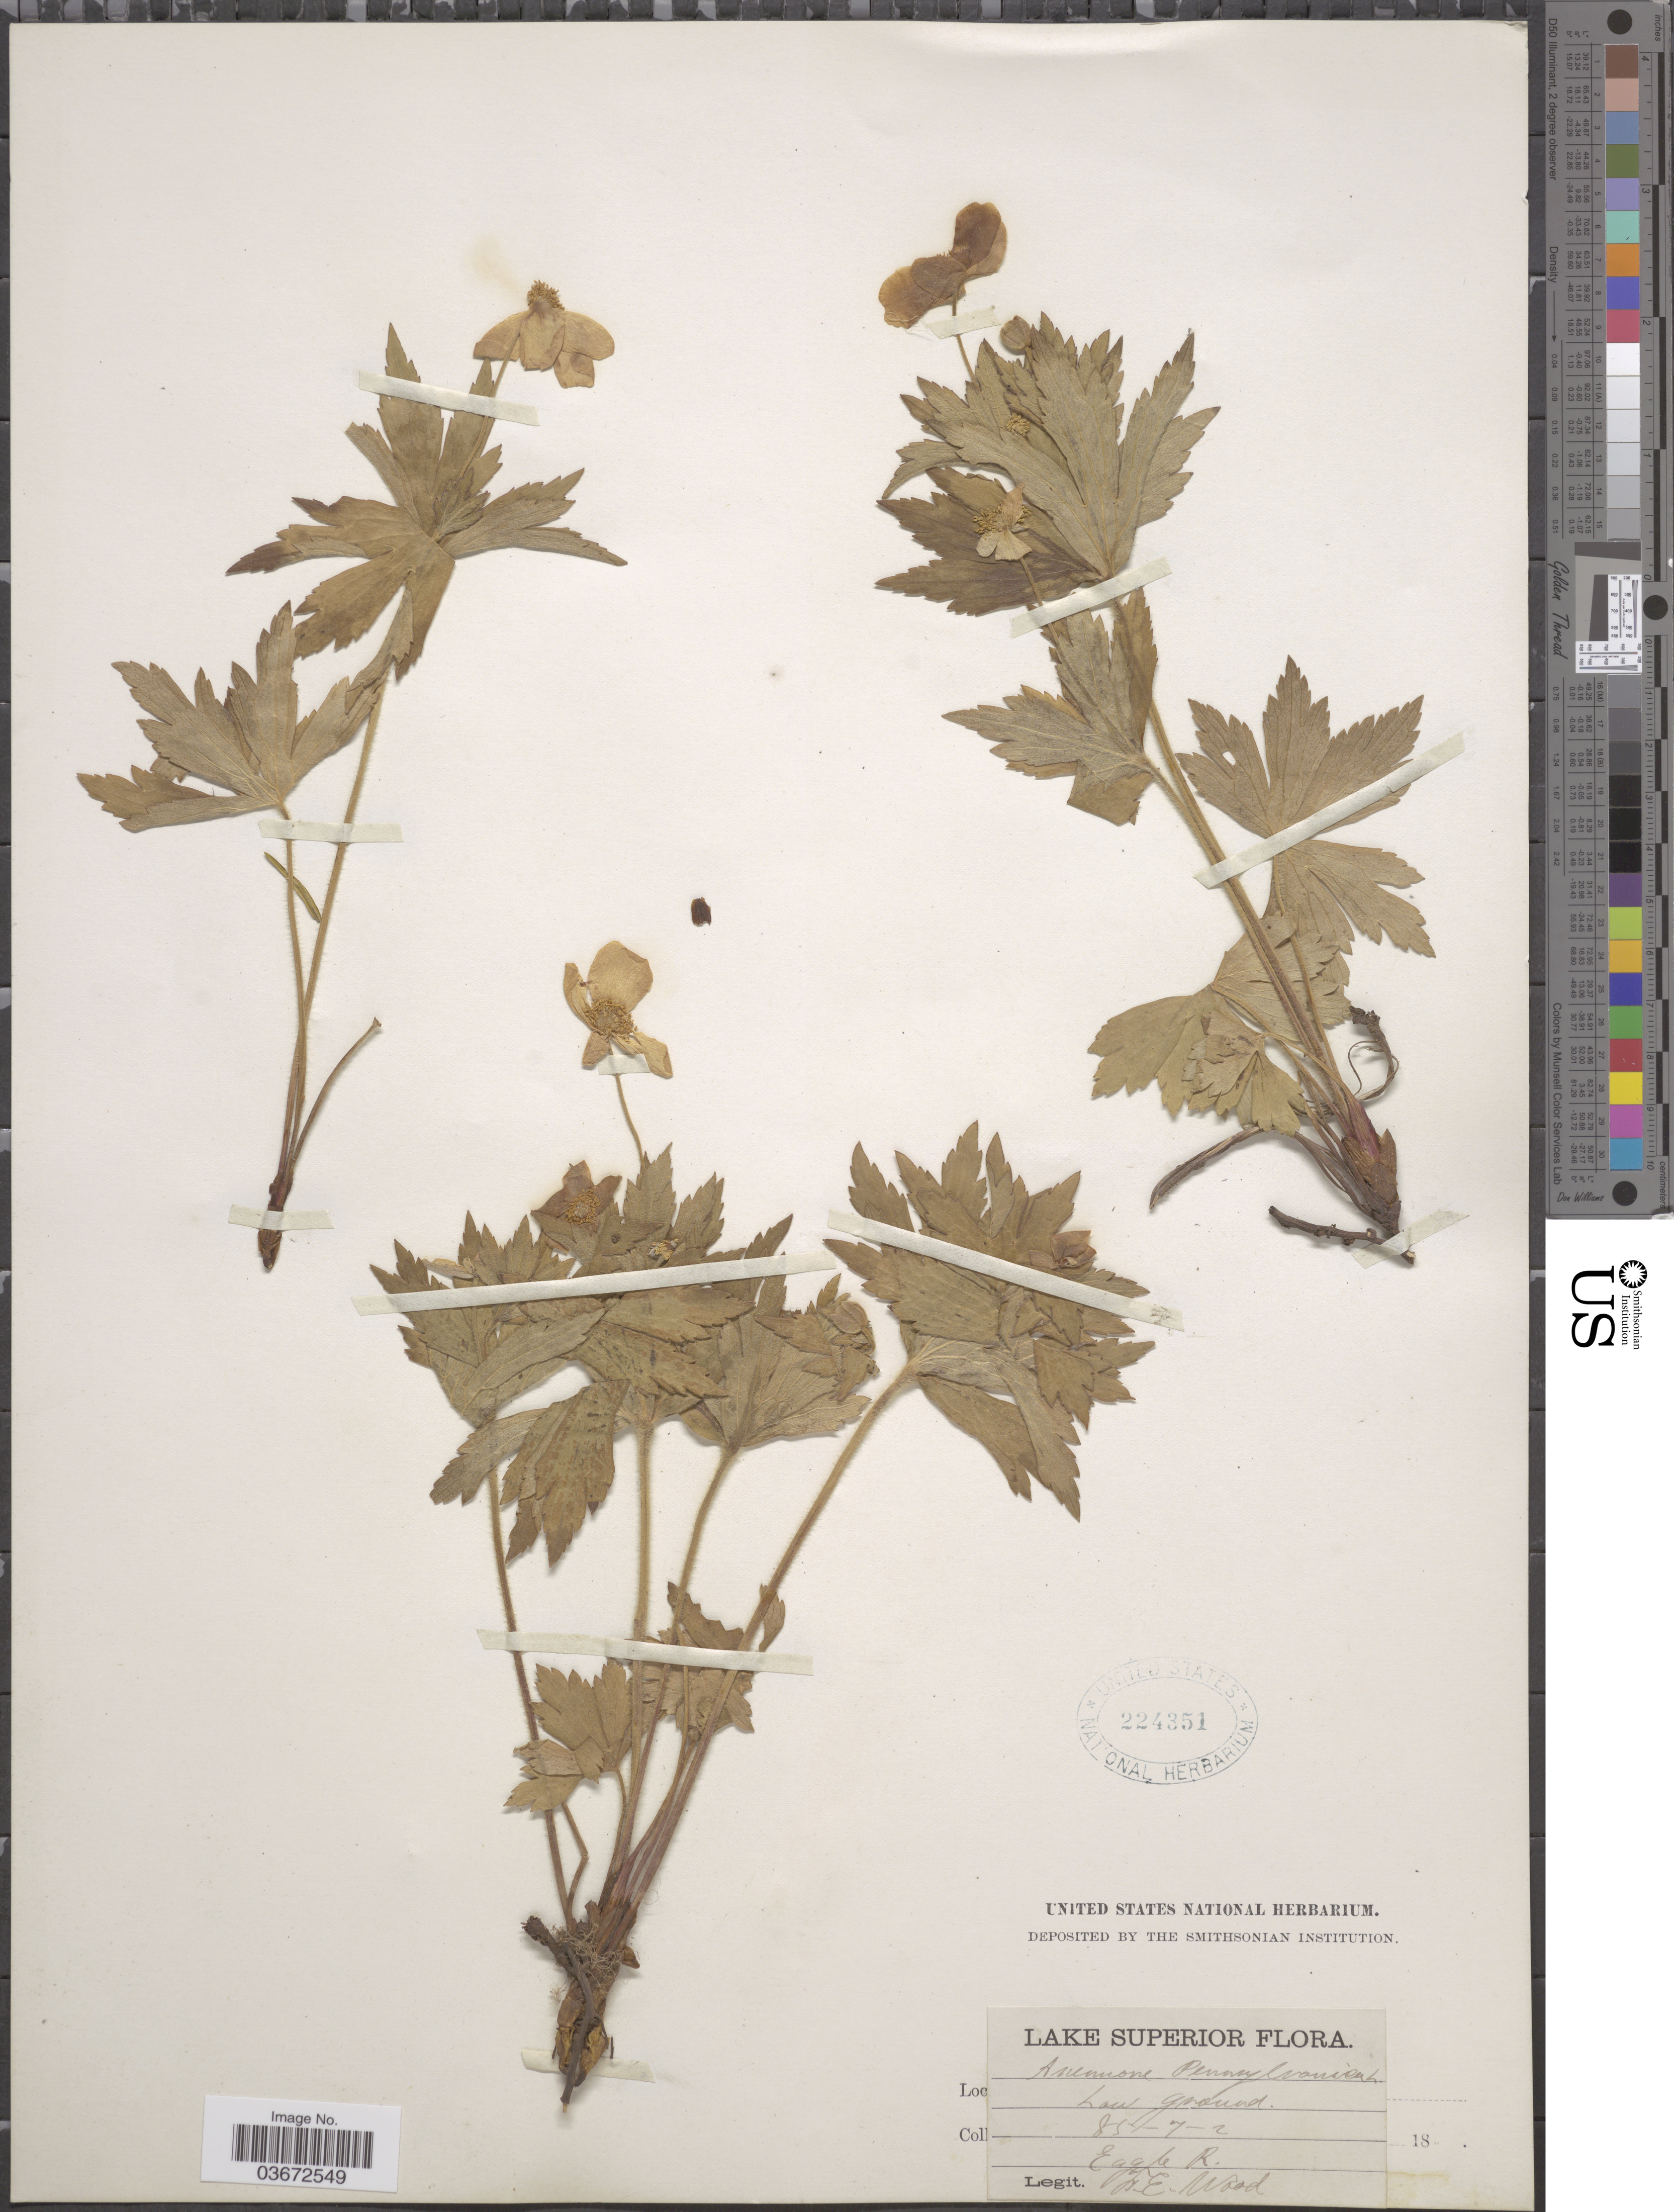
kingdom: Plantae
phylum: Tracheophyta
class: Magnoliopsida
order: Ranunculales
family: Ranunculaceae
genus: Anemone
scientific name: Anemone pennsylvanica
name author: L.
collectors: F. Wood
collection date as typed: Transcribed d/m/y: 2/7/85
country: United States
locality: Lake Superior. Eagle R.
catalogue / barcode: US 224351